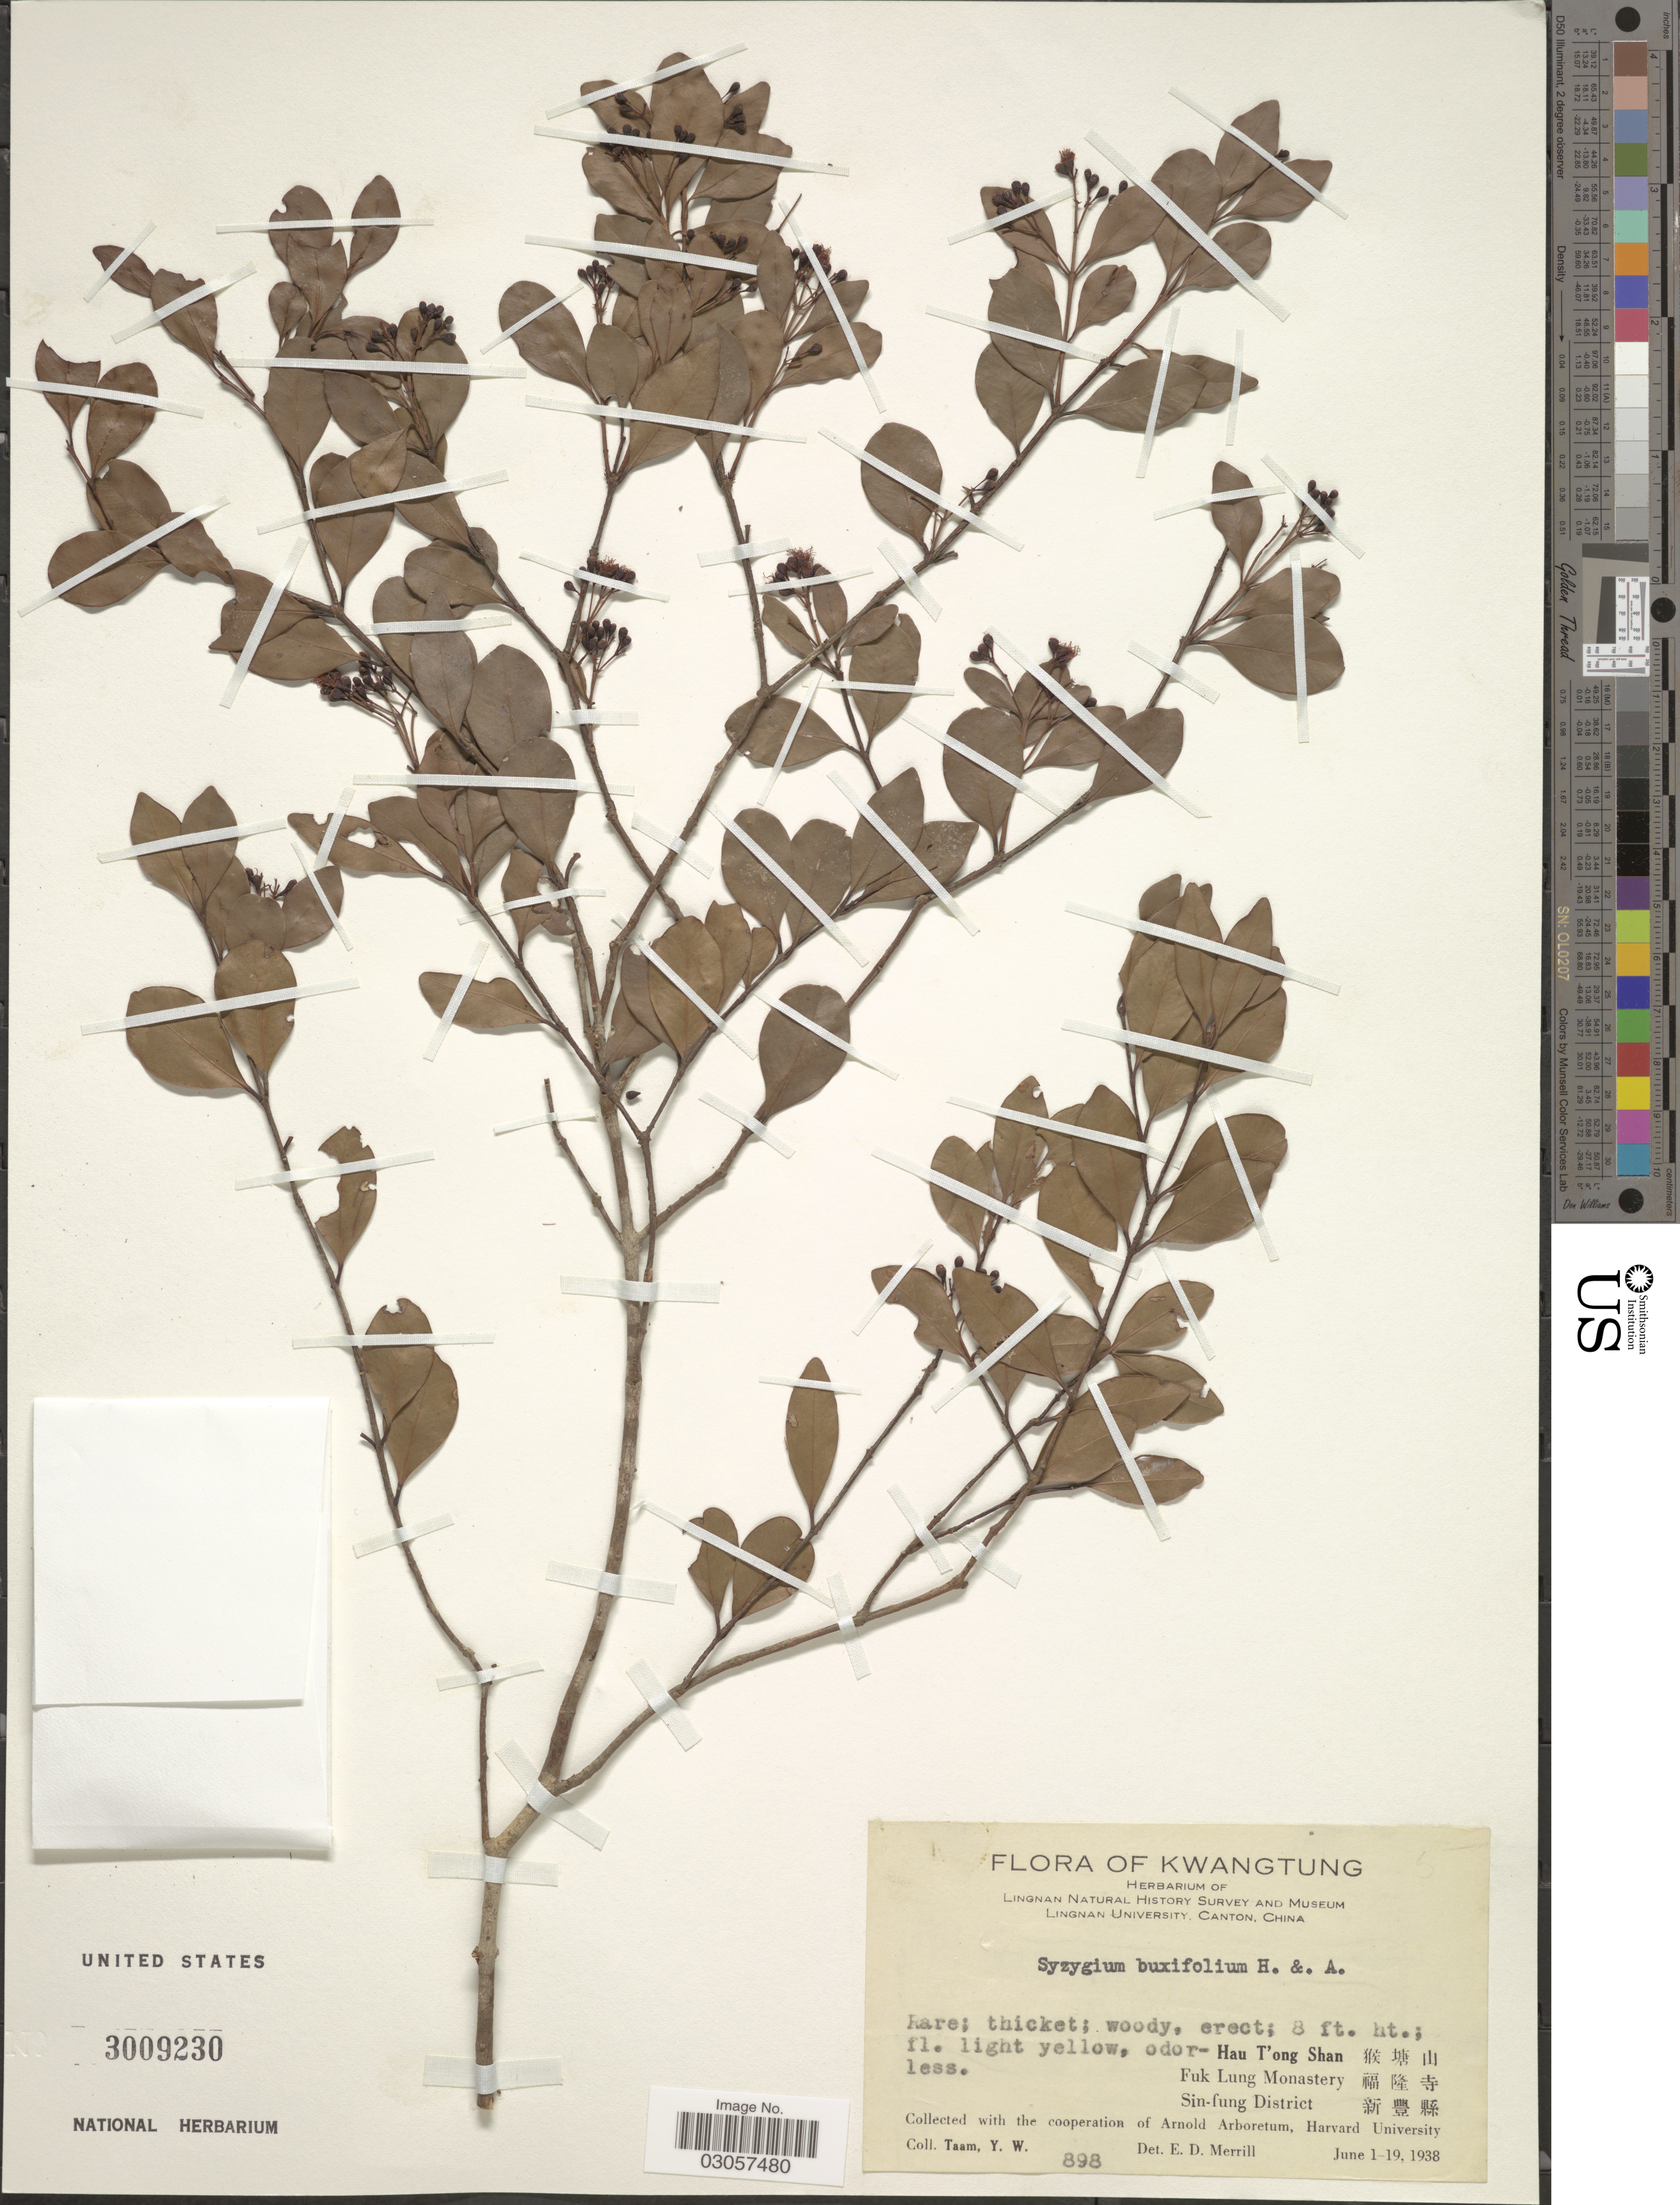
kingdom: Plantae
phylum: Tracheophyta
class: Magnoliopsida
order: Myrtales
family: Myrtaceae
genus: Syzygium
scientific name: Syzygium buxifolium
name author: Hook. & Arn.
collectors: Y. W. Taam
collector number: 898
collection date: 1938-06-01/1938-06-19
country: China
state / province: Guangdong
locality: Hau T'ong Shan, Fuk Lung Monastry, Sin-fung District, Kwangtung.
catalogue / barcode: US 3009230